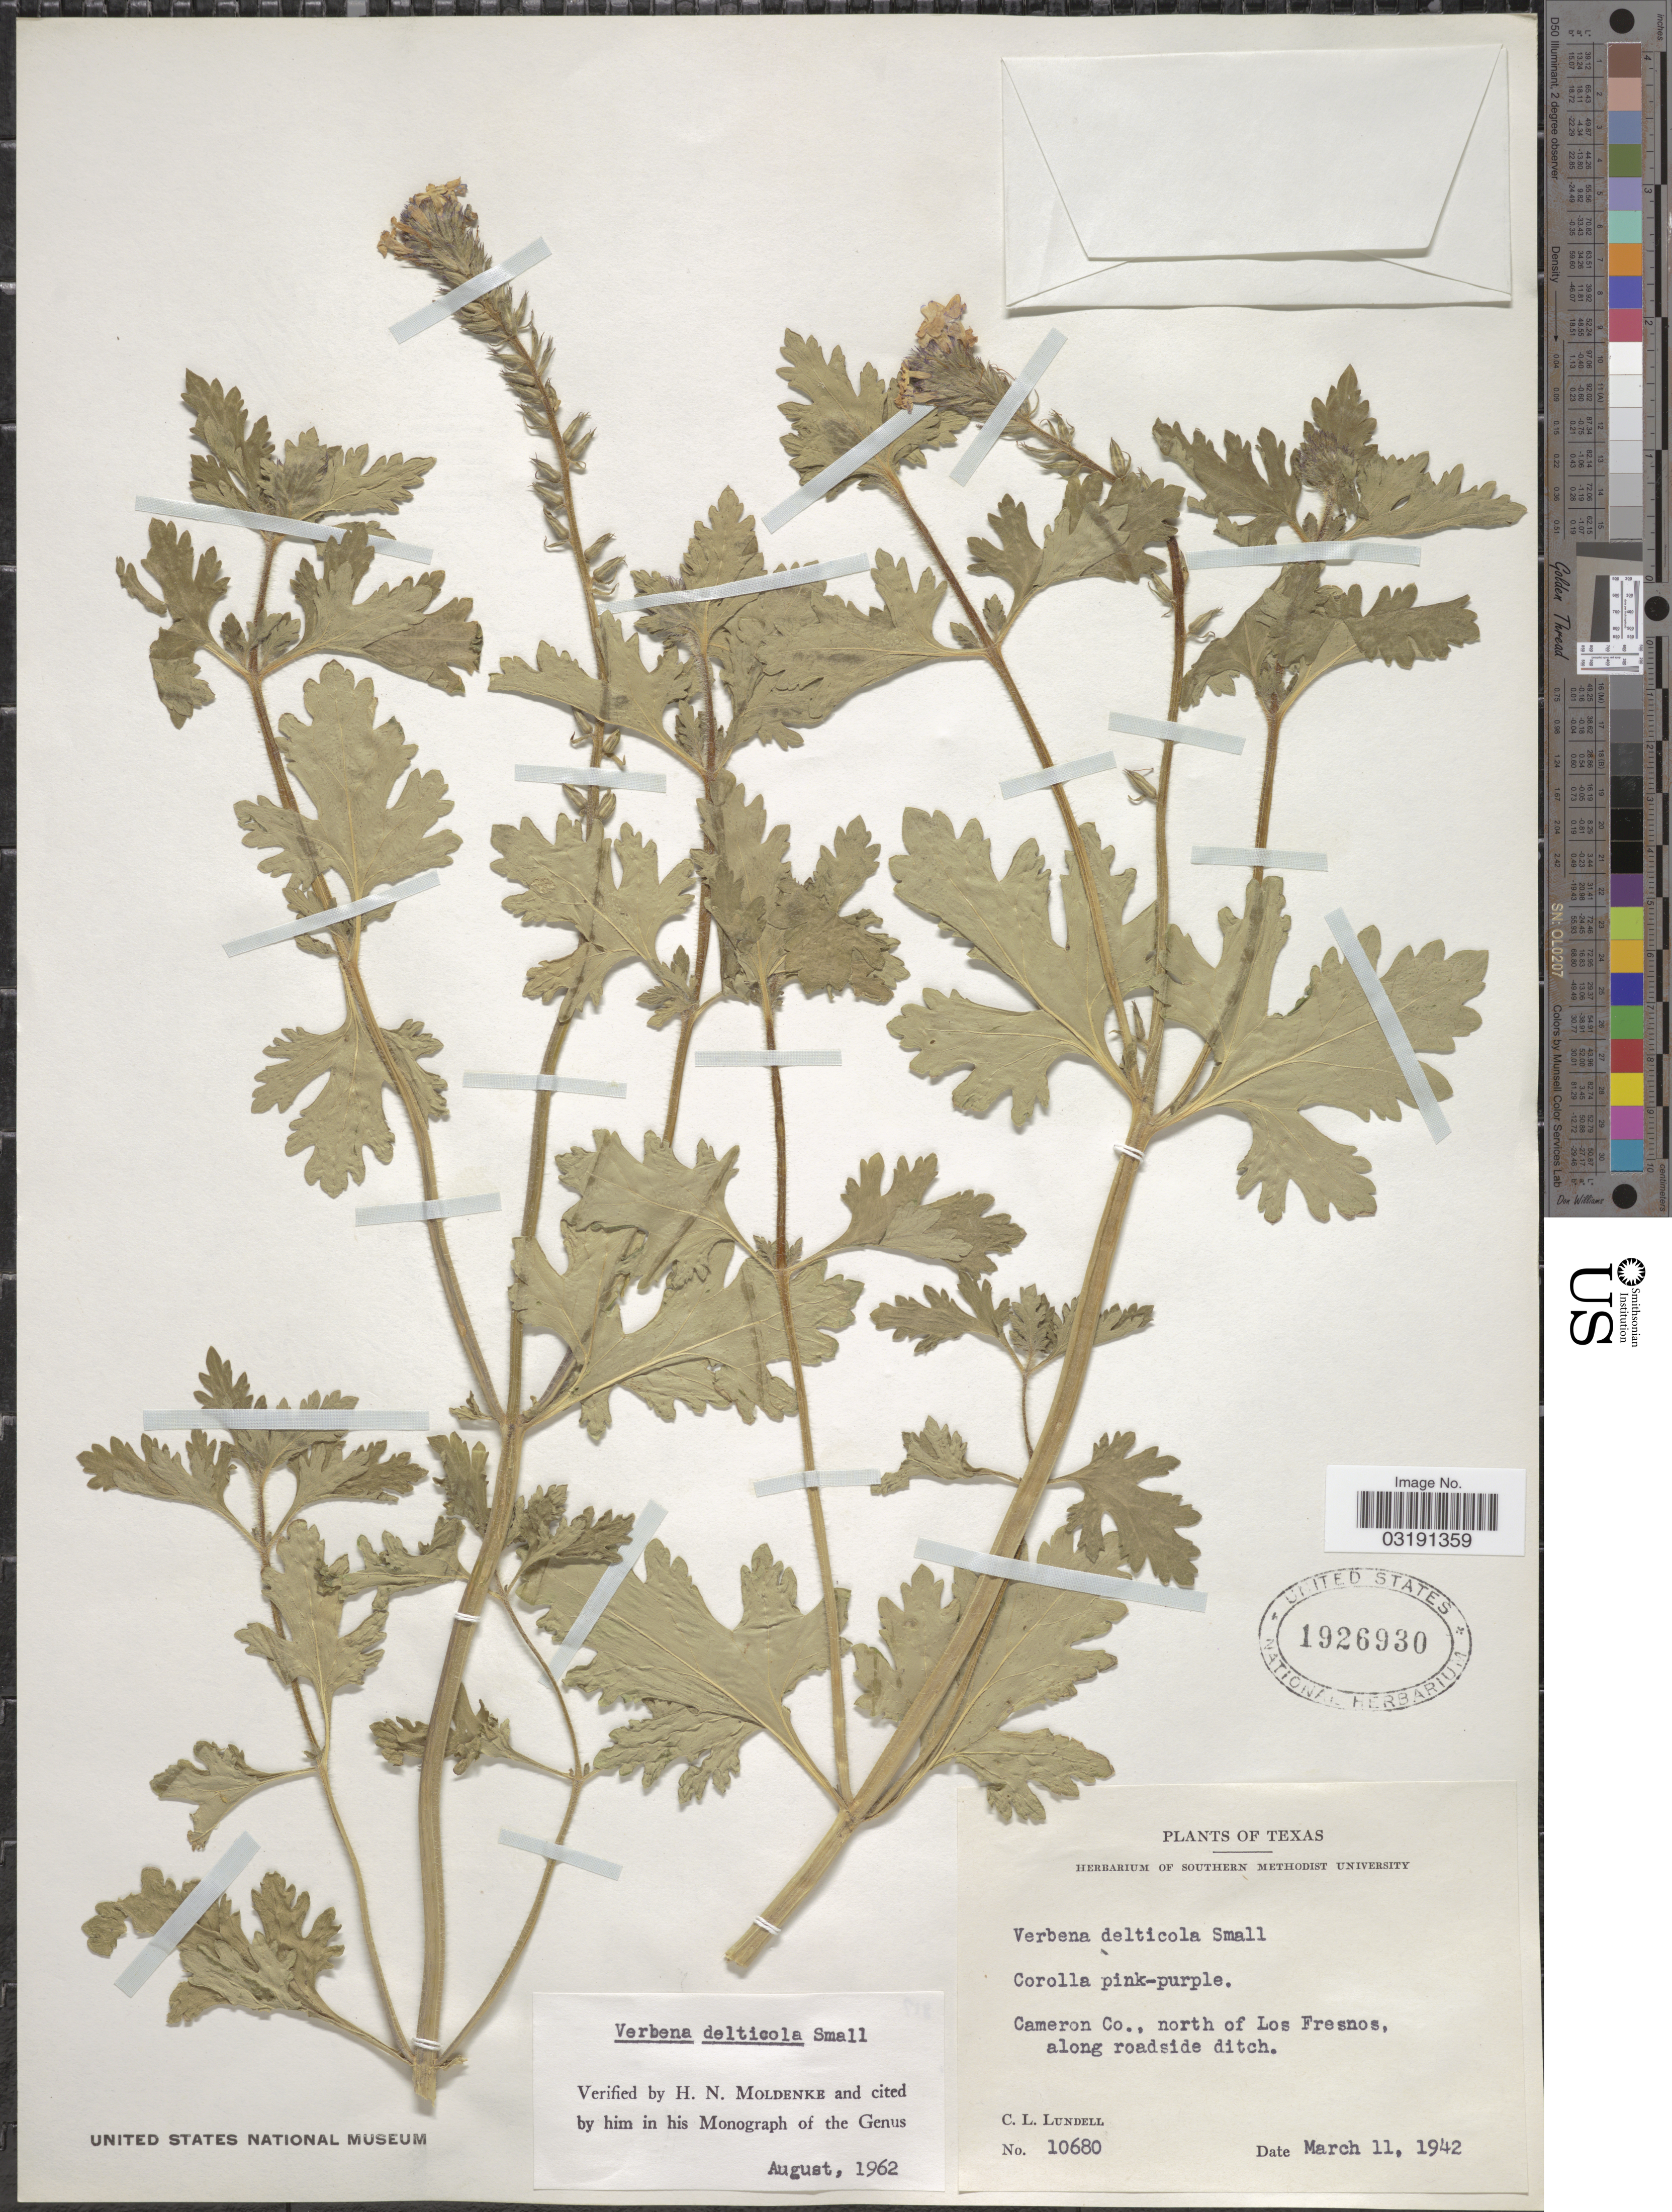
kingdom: Plantae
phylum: Tracheophyta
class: Magnoliopsida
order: Lamiales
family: Verbenaceae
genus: Verbena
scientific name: Verbena delticola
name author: Small ex Perry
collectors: C. L. Lundell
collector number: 10680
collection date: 1942-03-11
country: United States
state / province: Texas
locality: Cameron Co., north of Los Fresnos, along roadside ditch.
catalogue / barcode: US 1926930